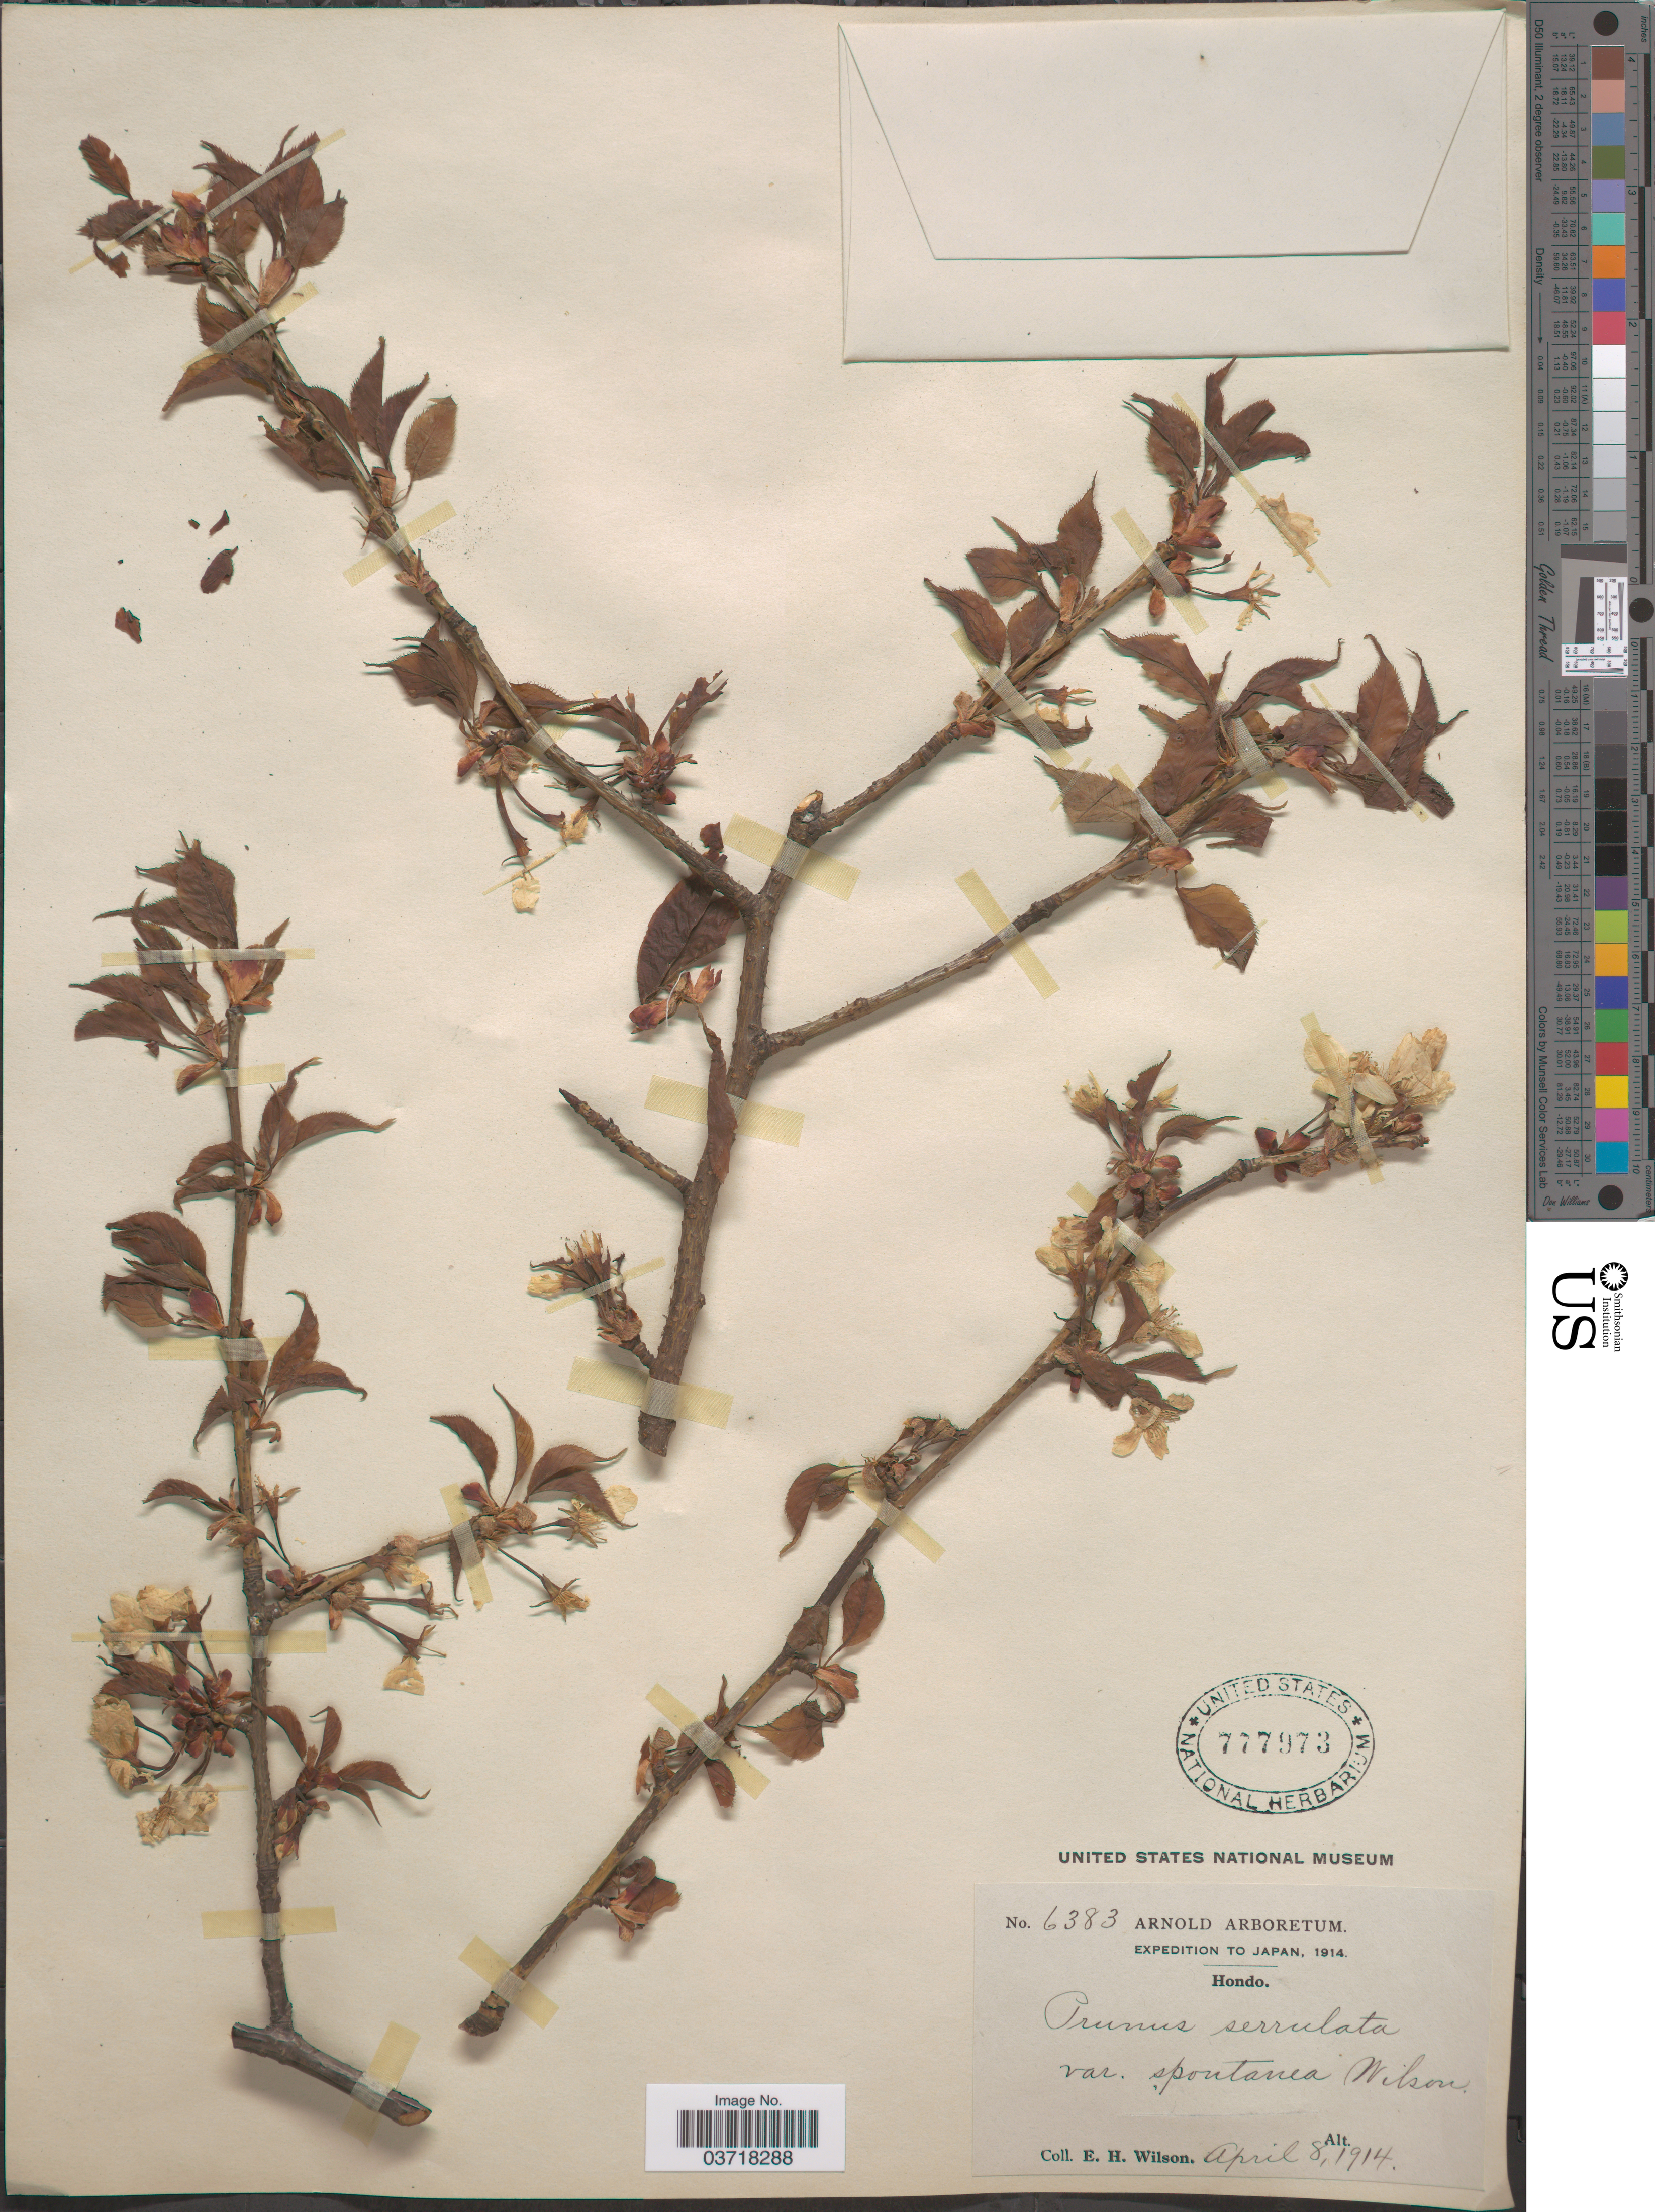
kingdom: Plantae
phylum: Tracheophyta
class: Magnoliopsida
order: Rosales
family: Rosaceae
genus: Prunus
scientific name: Prunus serrulata var. spontanea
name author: E.H. Wilson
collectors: E. Wilson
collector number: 6383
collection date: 1914-04-08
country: Japan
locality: Hondo.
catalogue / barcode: US 777973